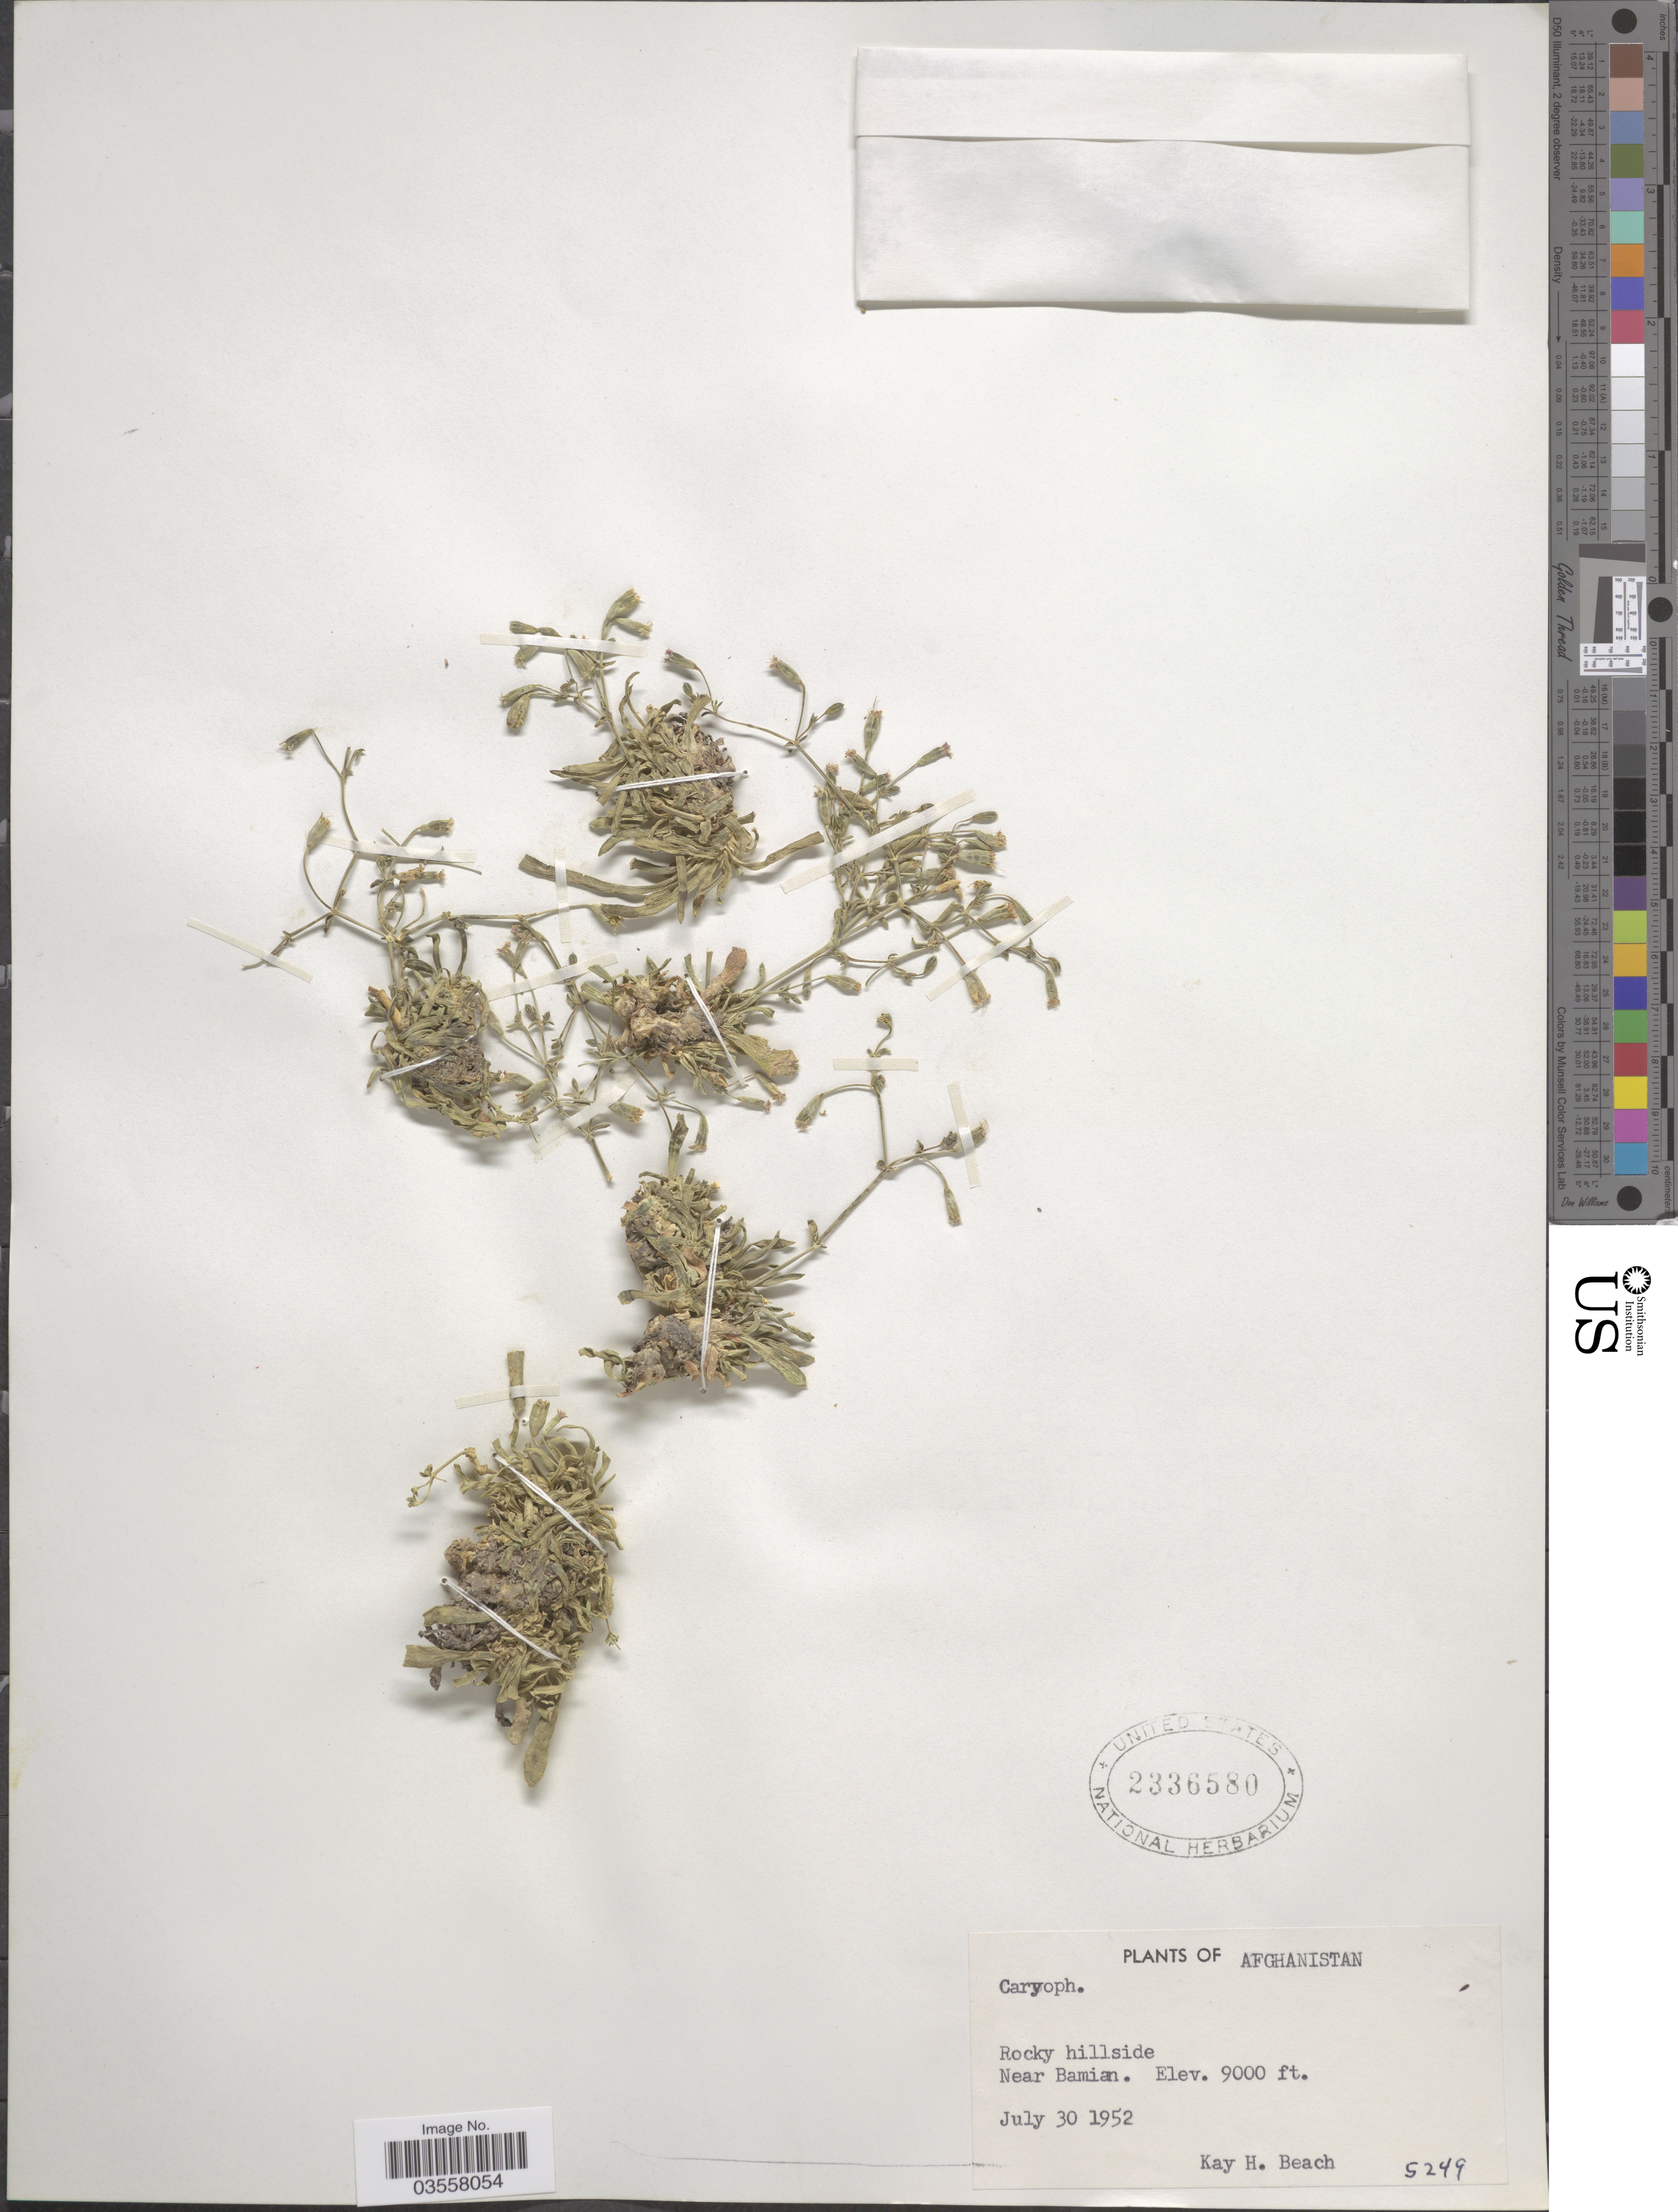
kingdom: Plantae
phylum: Tracheophyta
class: Magnoliopsida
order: Caryophyllales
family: Caryophyllaceae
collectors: K. H. Beach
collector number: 5249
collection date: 1952-07-30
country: Afghanistan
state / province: Bamian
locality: Near Bamian.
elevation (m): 2743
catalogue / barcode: US 2336580